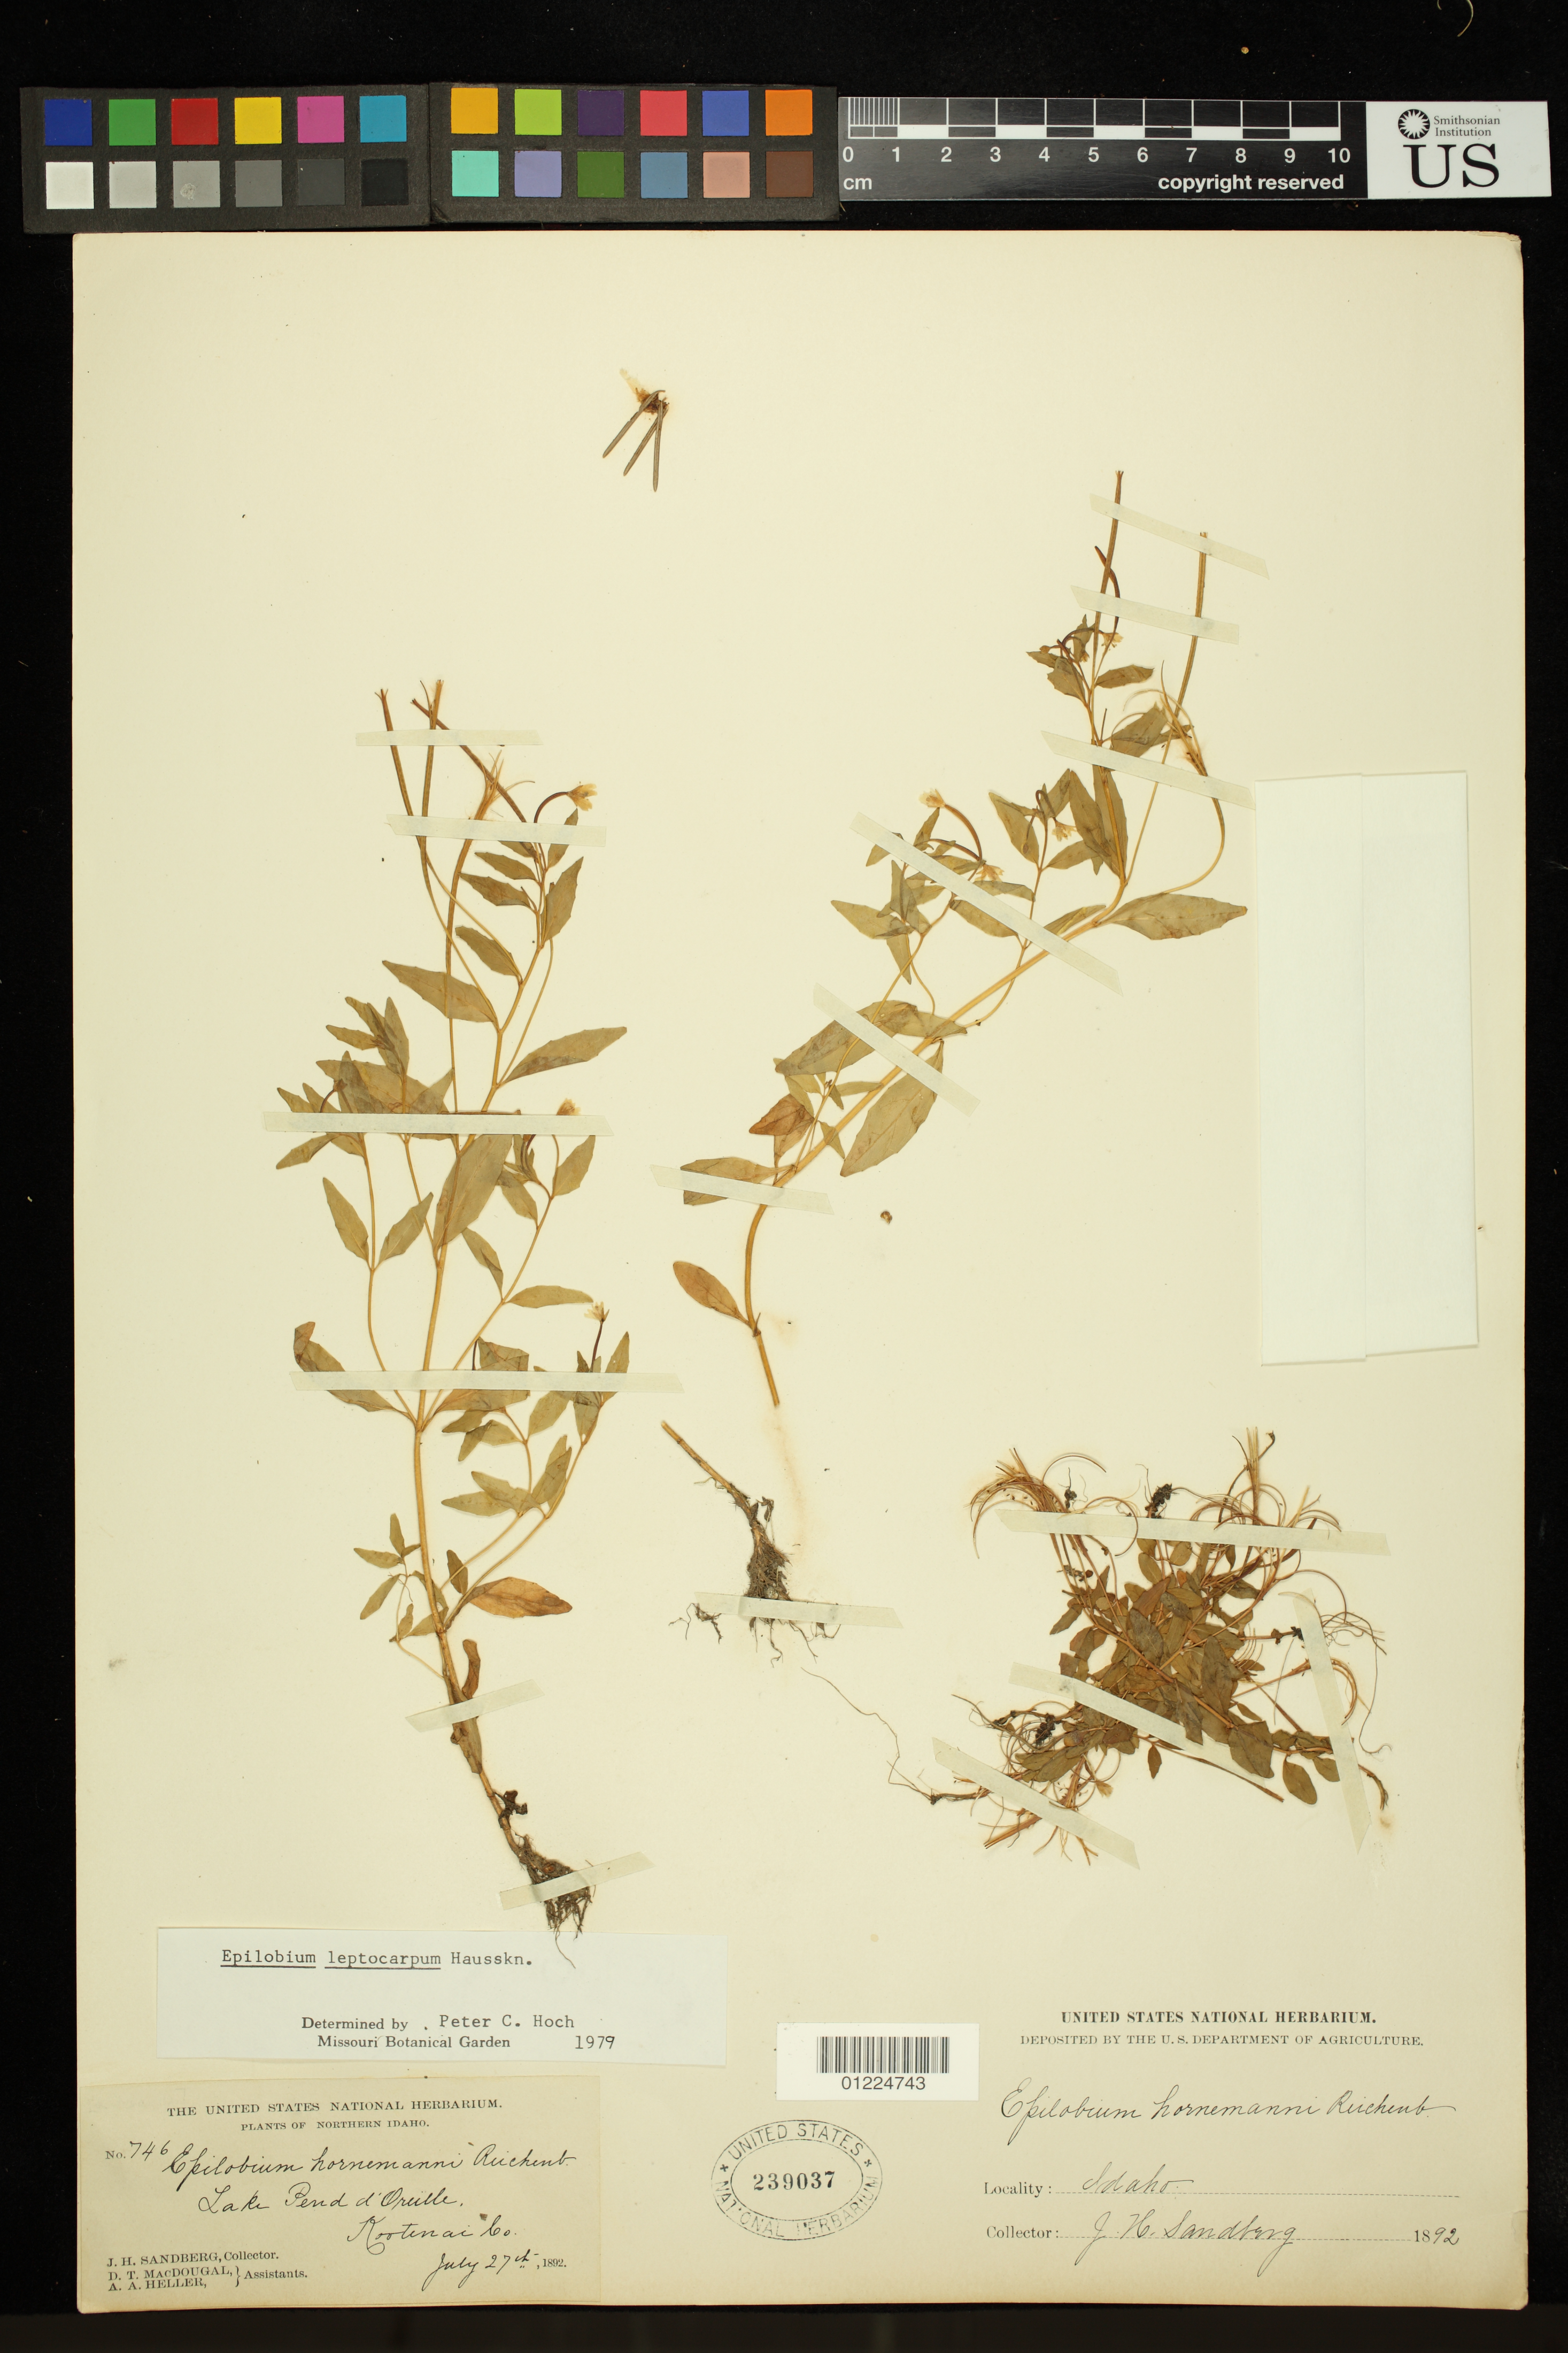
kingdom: Plantae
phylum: Tracheophyta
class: Magnoliopsida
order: Myrtales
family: Onagraceae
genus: Epilobium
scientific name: Epilobium leptocarpum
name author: Hausskn.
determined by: Hoch, P. C.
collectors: J. H. Sandberg, D. T. MacDougal & A. A. Heller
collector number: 746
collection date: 1892-07-27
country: United States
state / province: Idaho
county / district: Kootenai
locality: Lake Pend d'Oreille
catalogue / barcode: US 239037